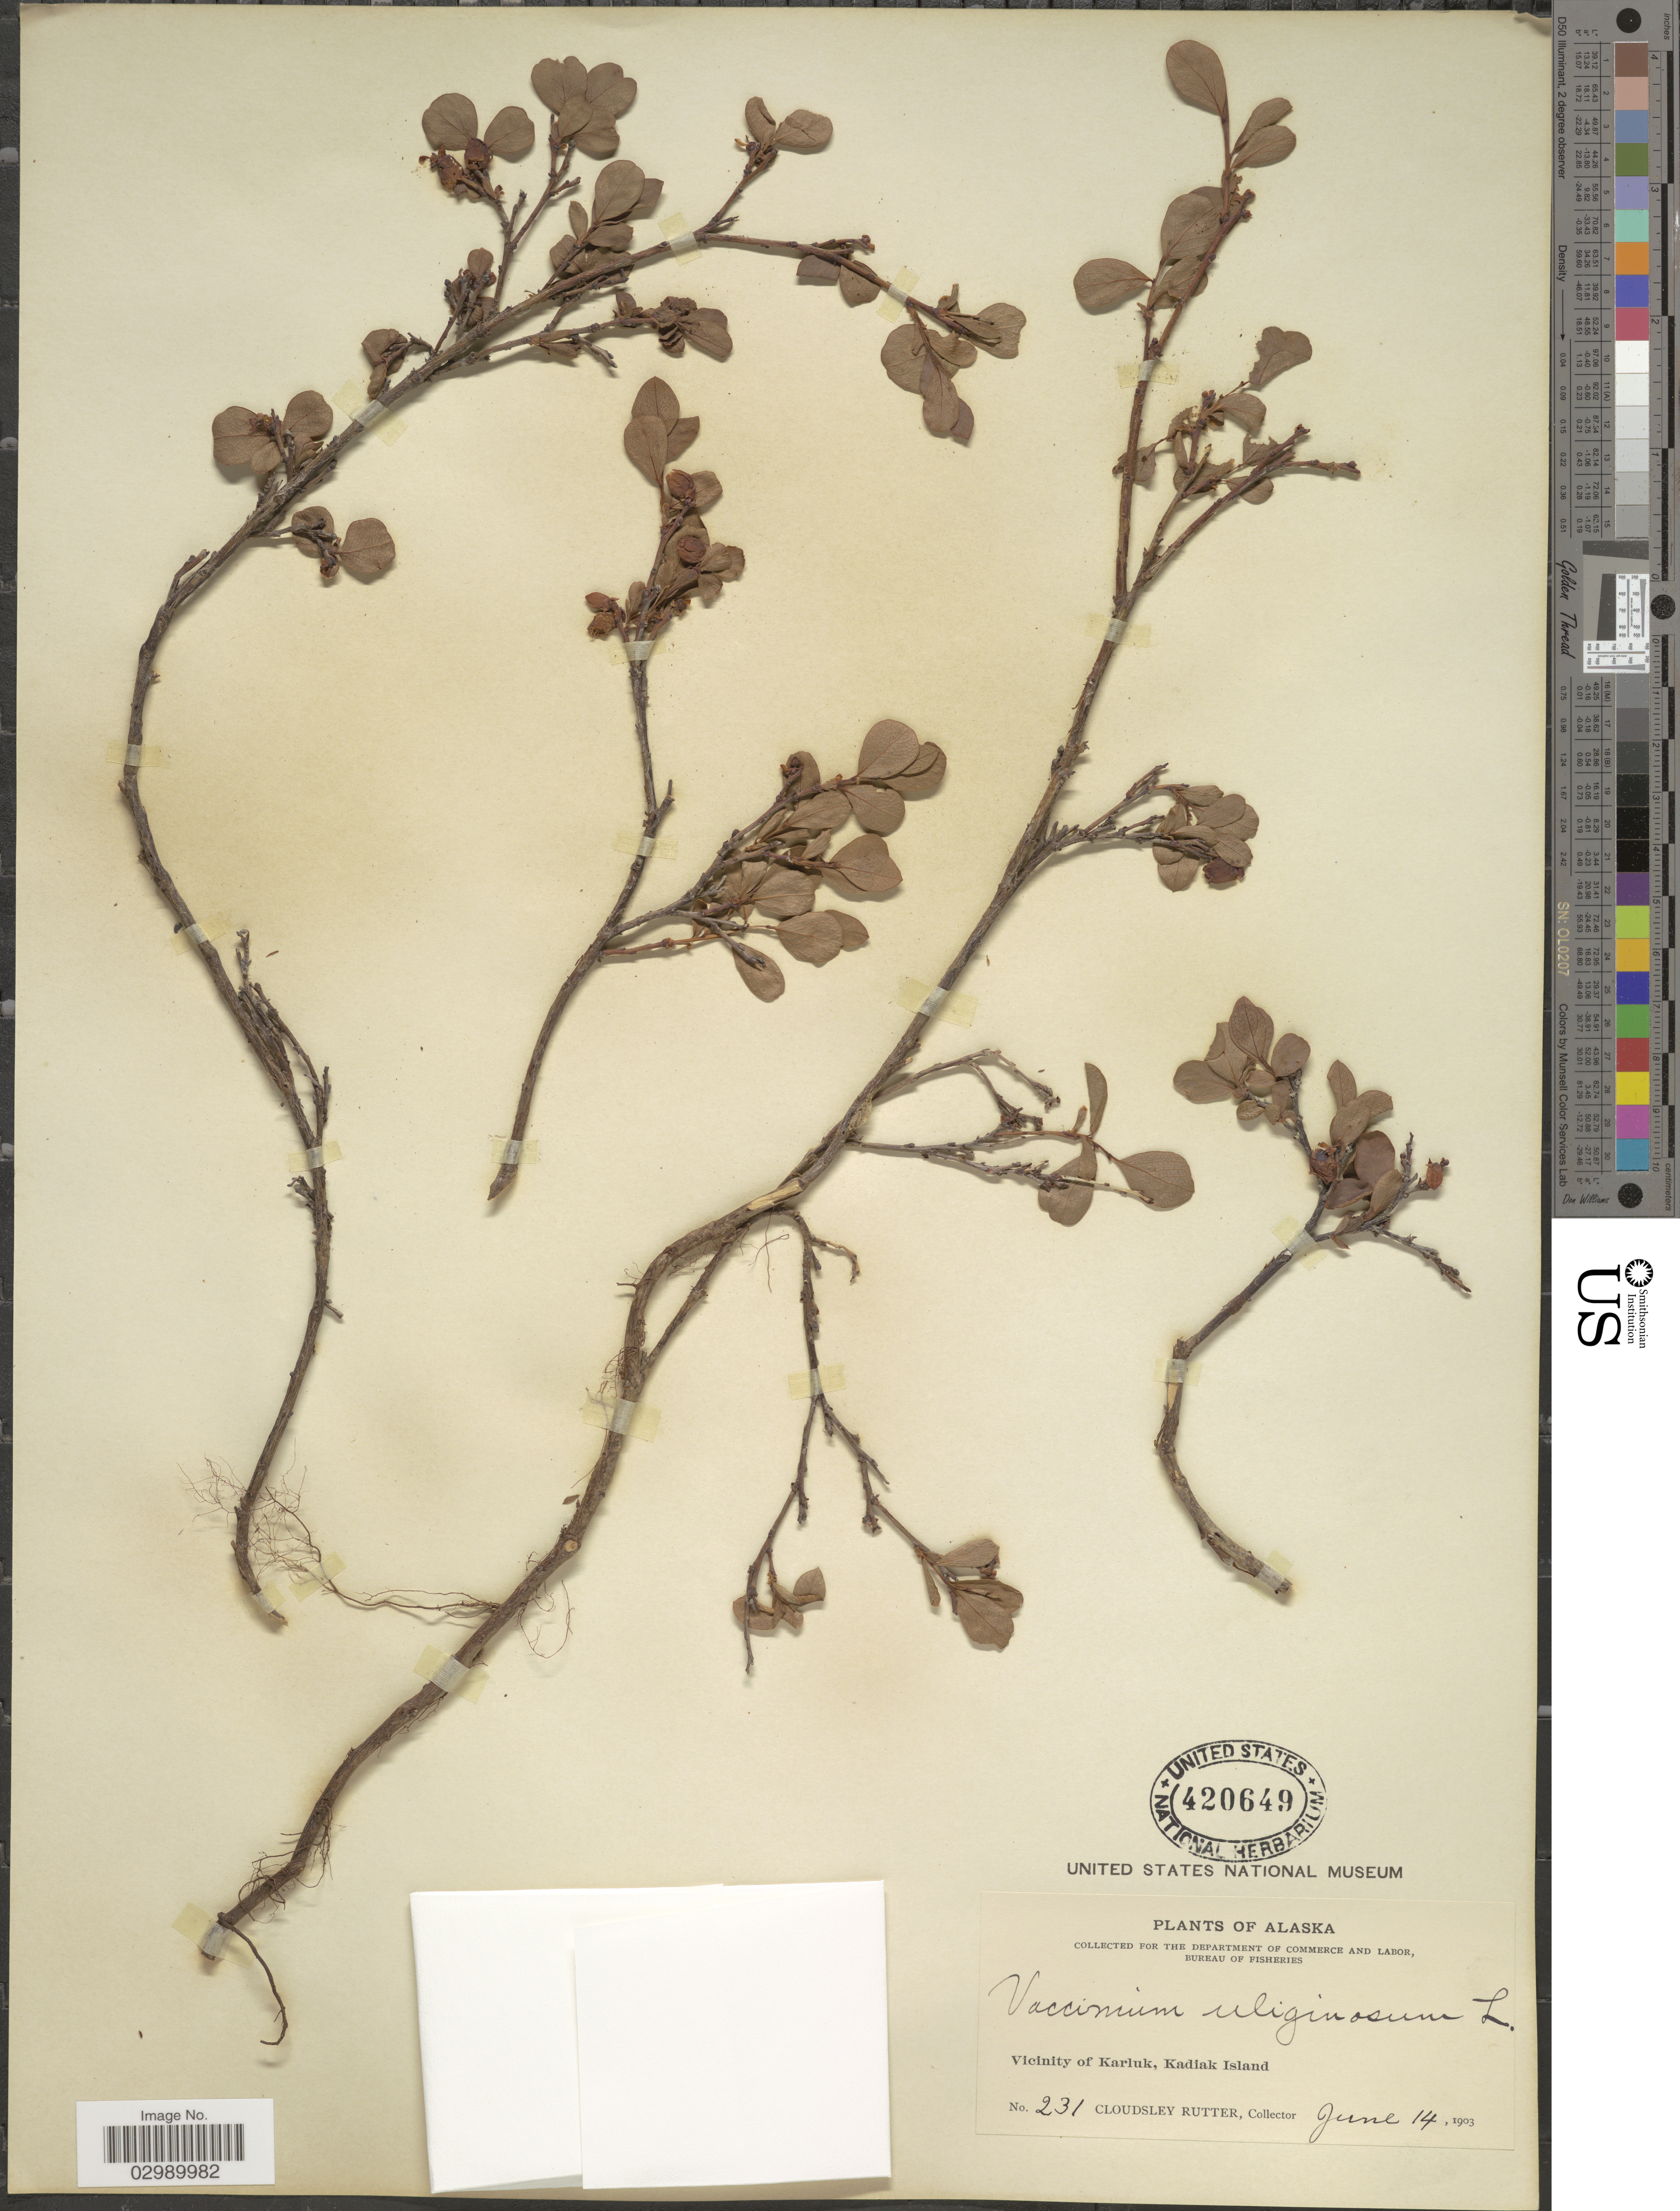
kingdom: Plantae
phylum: Tracheophyta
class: Magnoliopsida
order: Ericales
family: Ericaceae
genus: Vaccinium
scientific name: Vaccinium uliginosum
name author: L.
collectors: C. Rutter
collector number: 231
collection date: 1903-06-14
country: United States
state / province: Alaska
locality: Vicinity of Karluk, Kadiak Island.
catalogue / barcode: US 420649